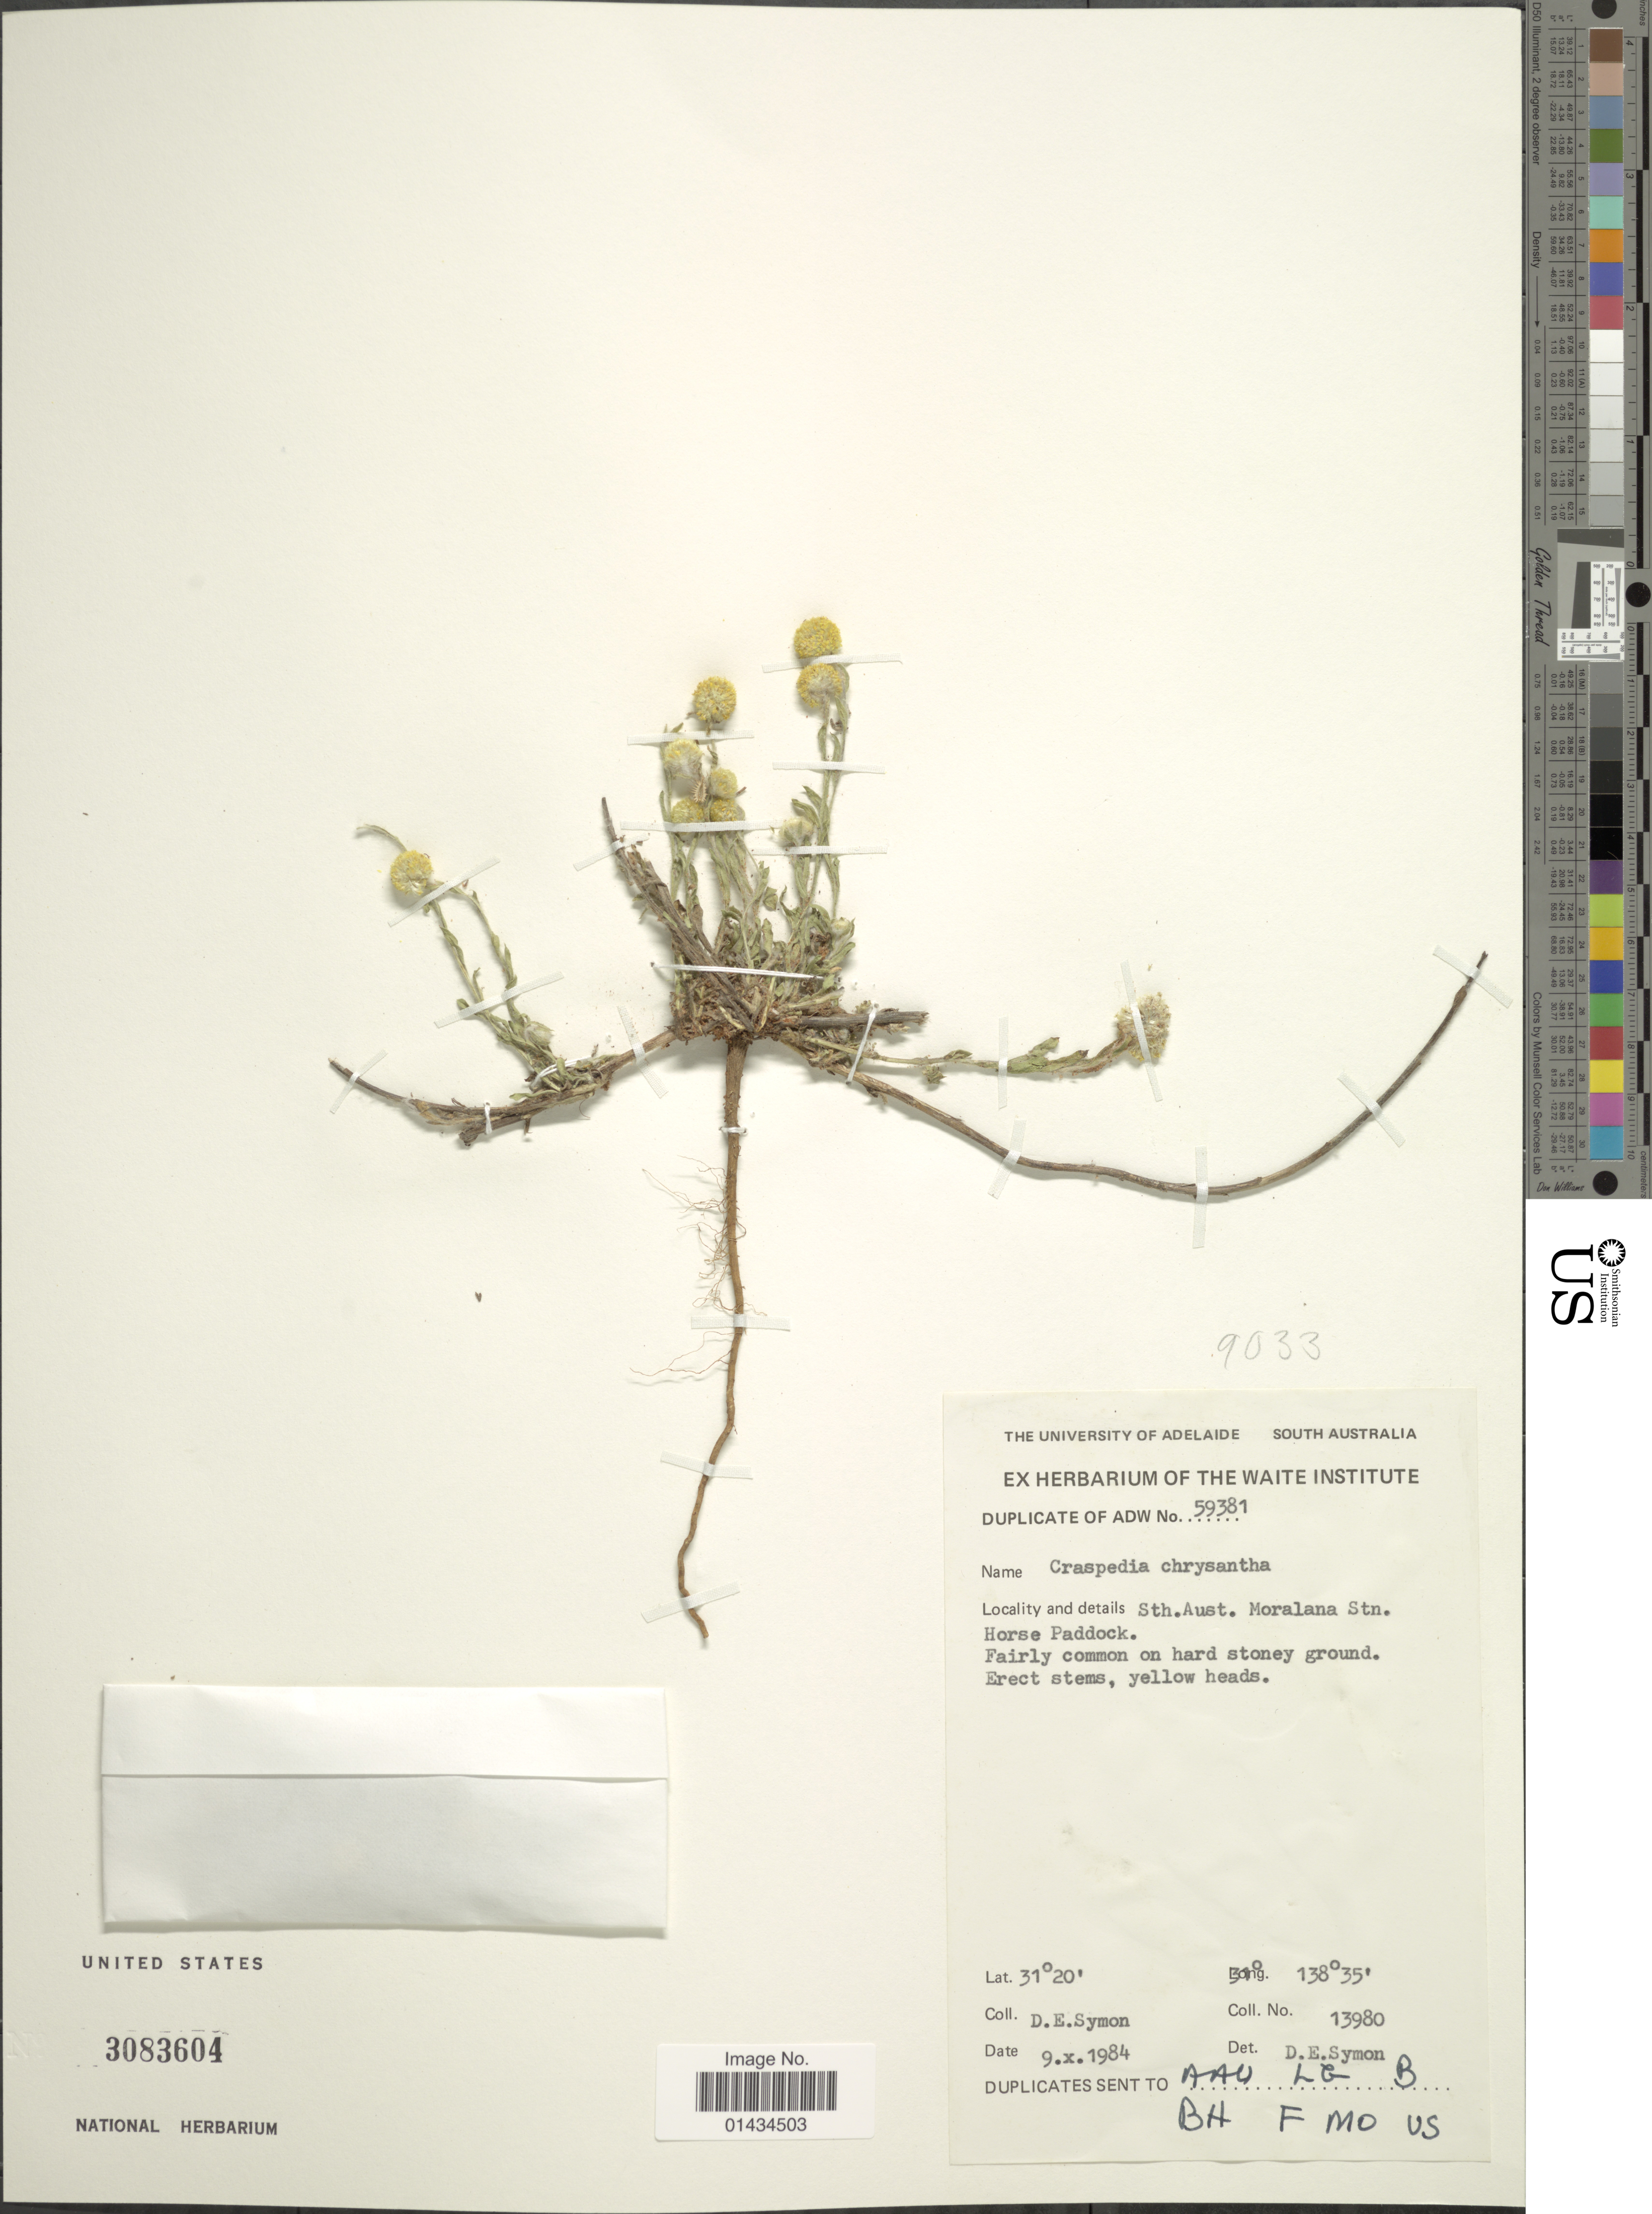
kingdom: Plantae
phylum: Tracheophyta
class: Magnoliopsida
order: Asterales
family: Asteraceae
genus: Craspedia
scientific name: Craspedia chrysantha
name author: (Schltdl.) Benth.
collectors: D. Symon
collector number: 13980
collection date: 1984-10-09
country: Australia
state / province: South Australia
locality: Moralana Stn. Horse Paddock, fairly common on hard stoney ground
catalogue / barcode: US 3083604